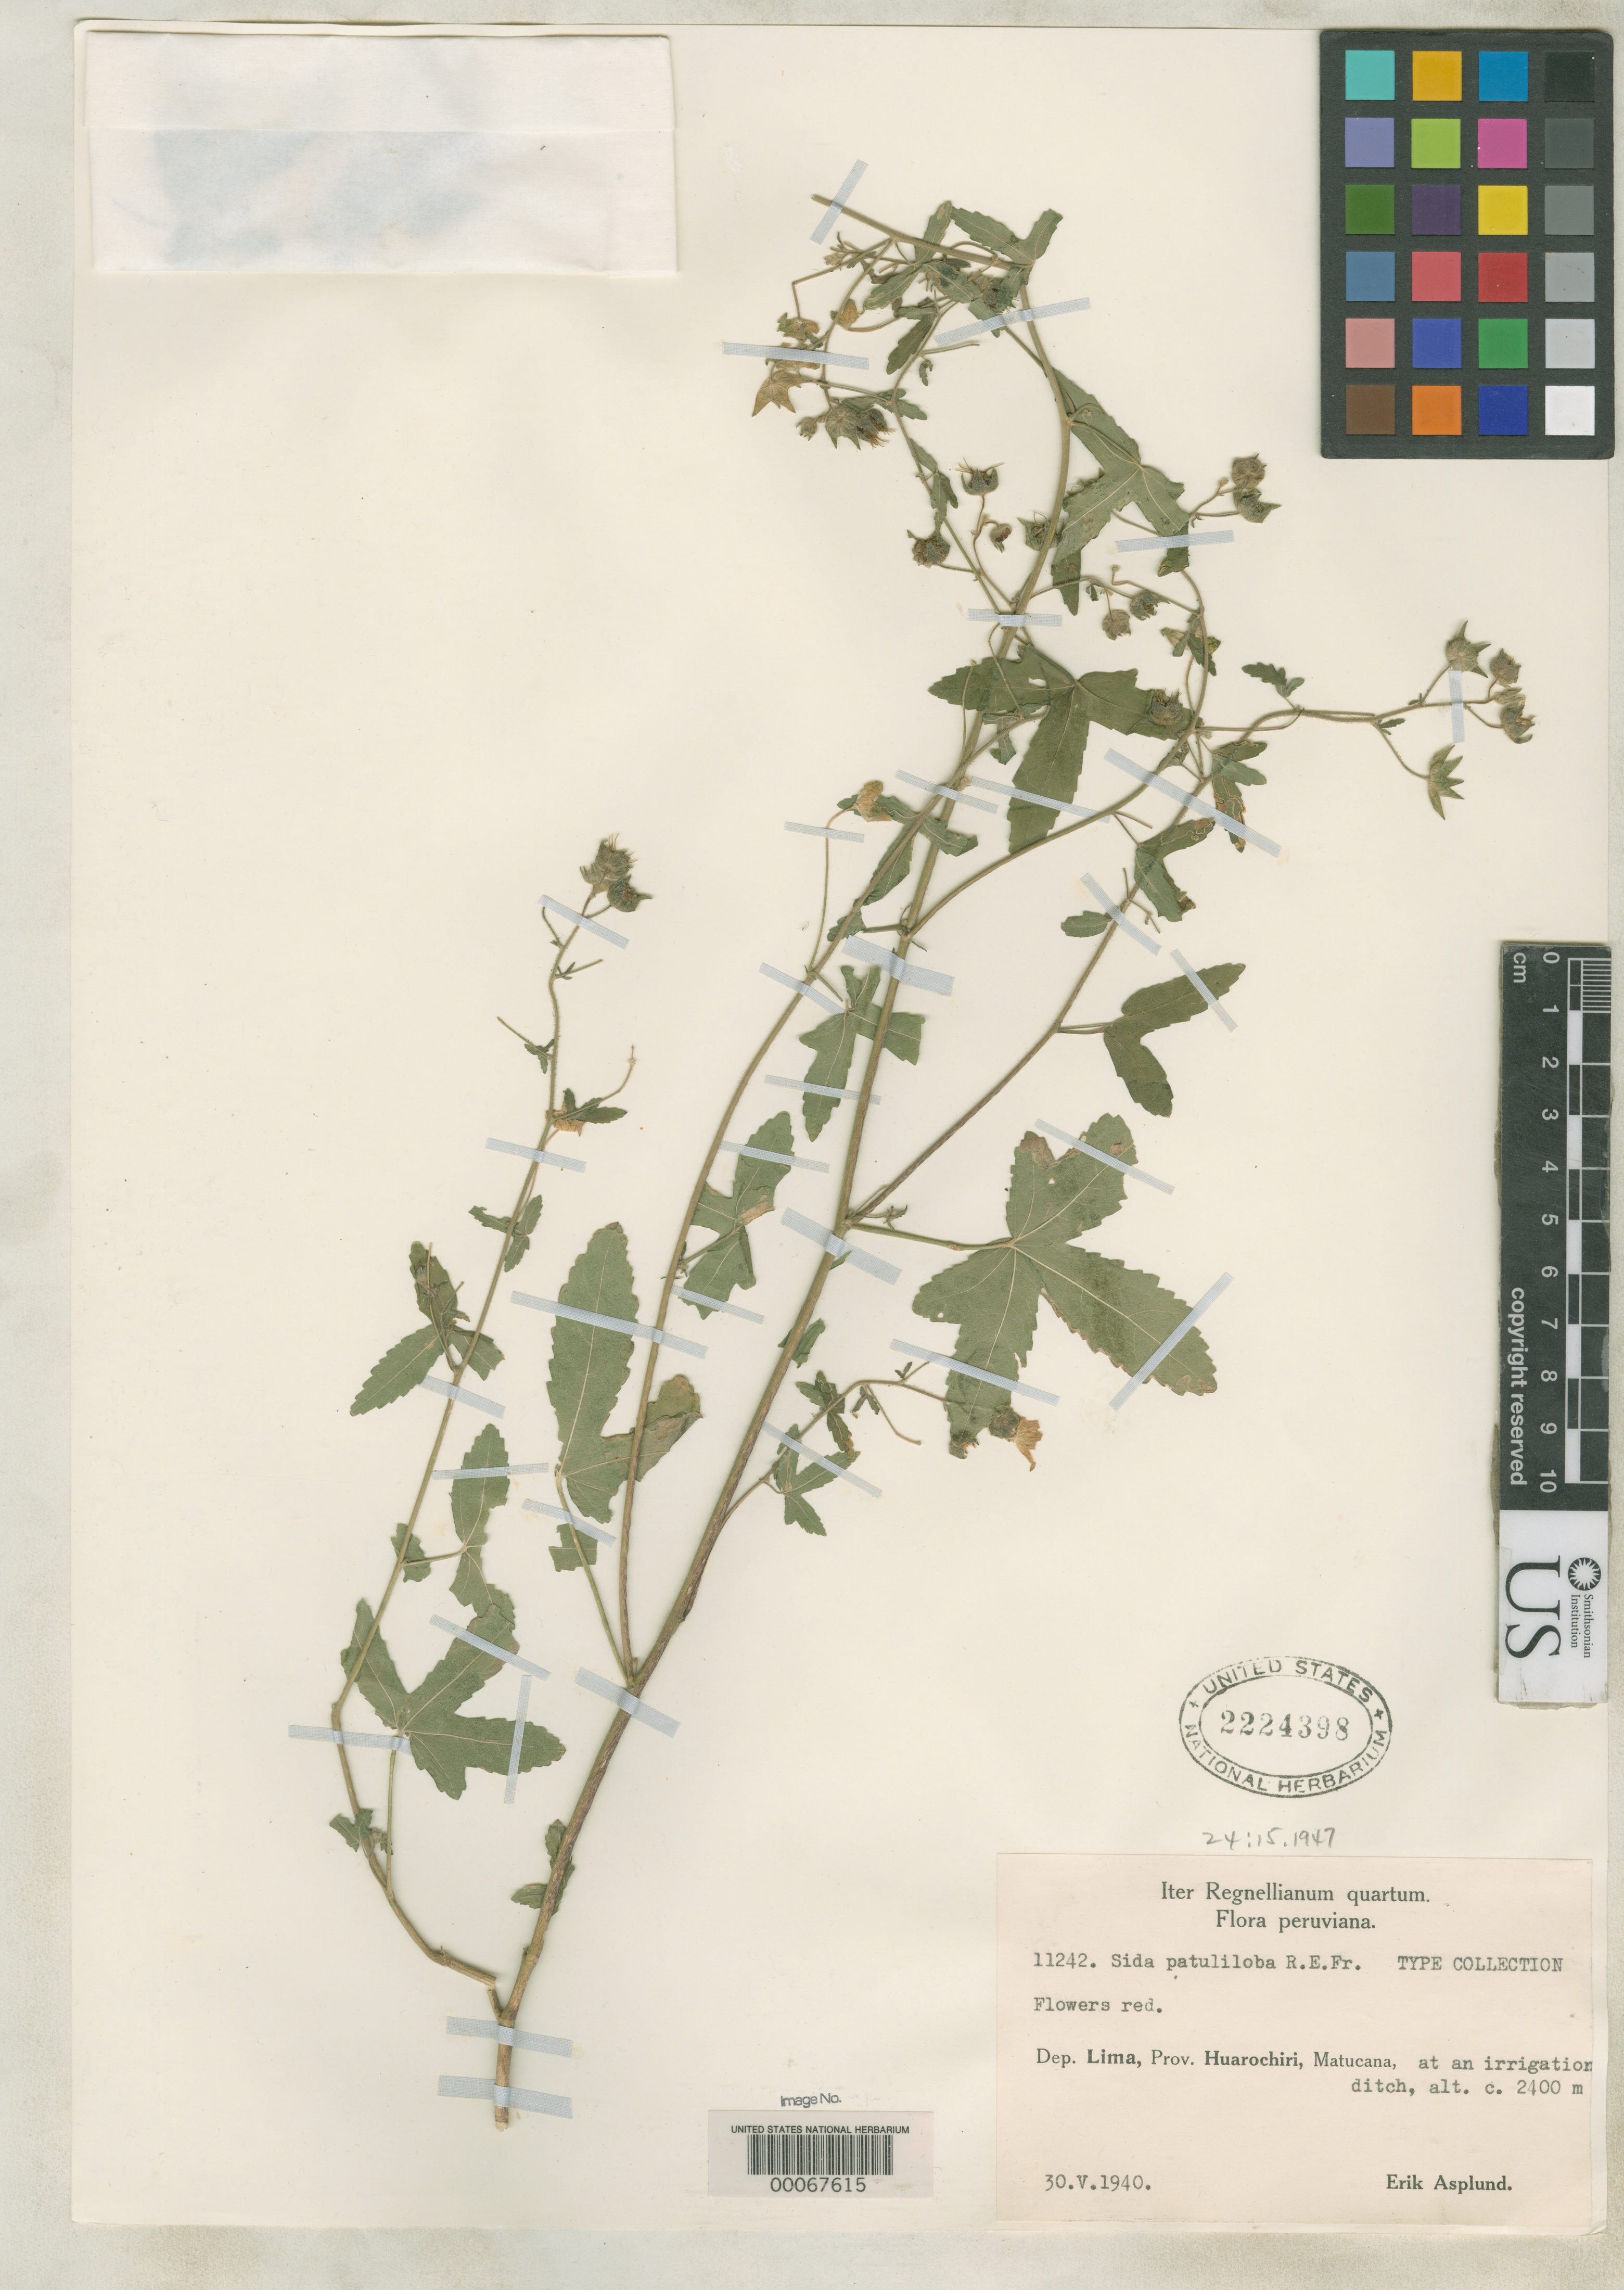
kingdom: Plantae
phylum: Tracheophyta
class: Magnoliopsida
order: Malvales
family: Malvaceae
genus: Sida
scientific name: Sida patuliloba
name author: R.E. Fr.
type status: Isotype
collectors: E. Asplund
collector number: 11242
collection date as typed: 30 May 1940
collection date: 1940-05-30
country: Peru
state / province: Lima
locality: Huarochiri, Matucana.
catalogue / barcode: US 2224398